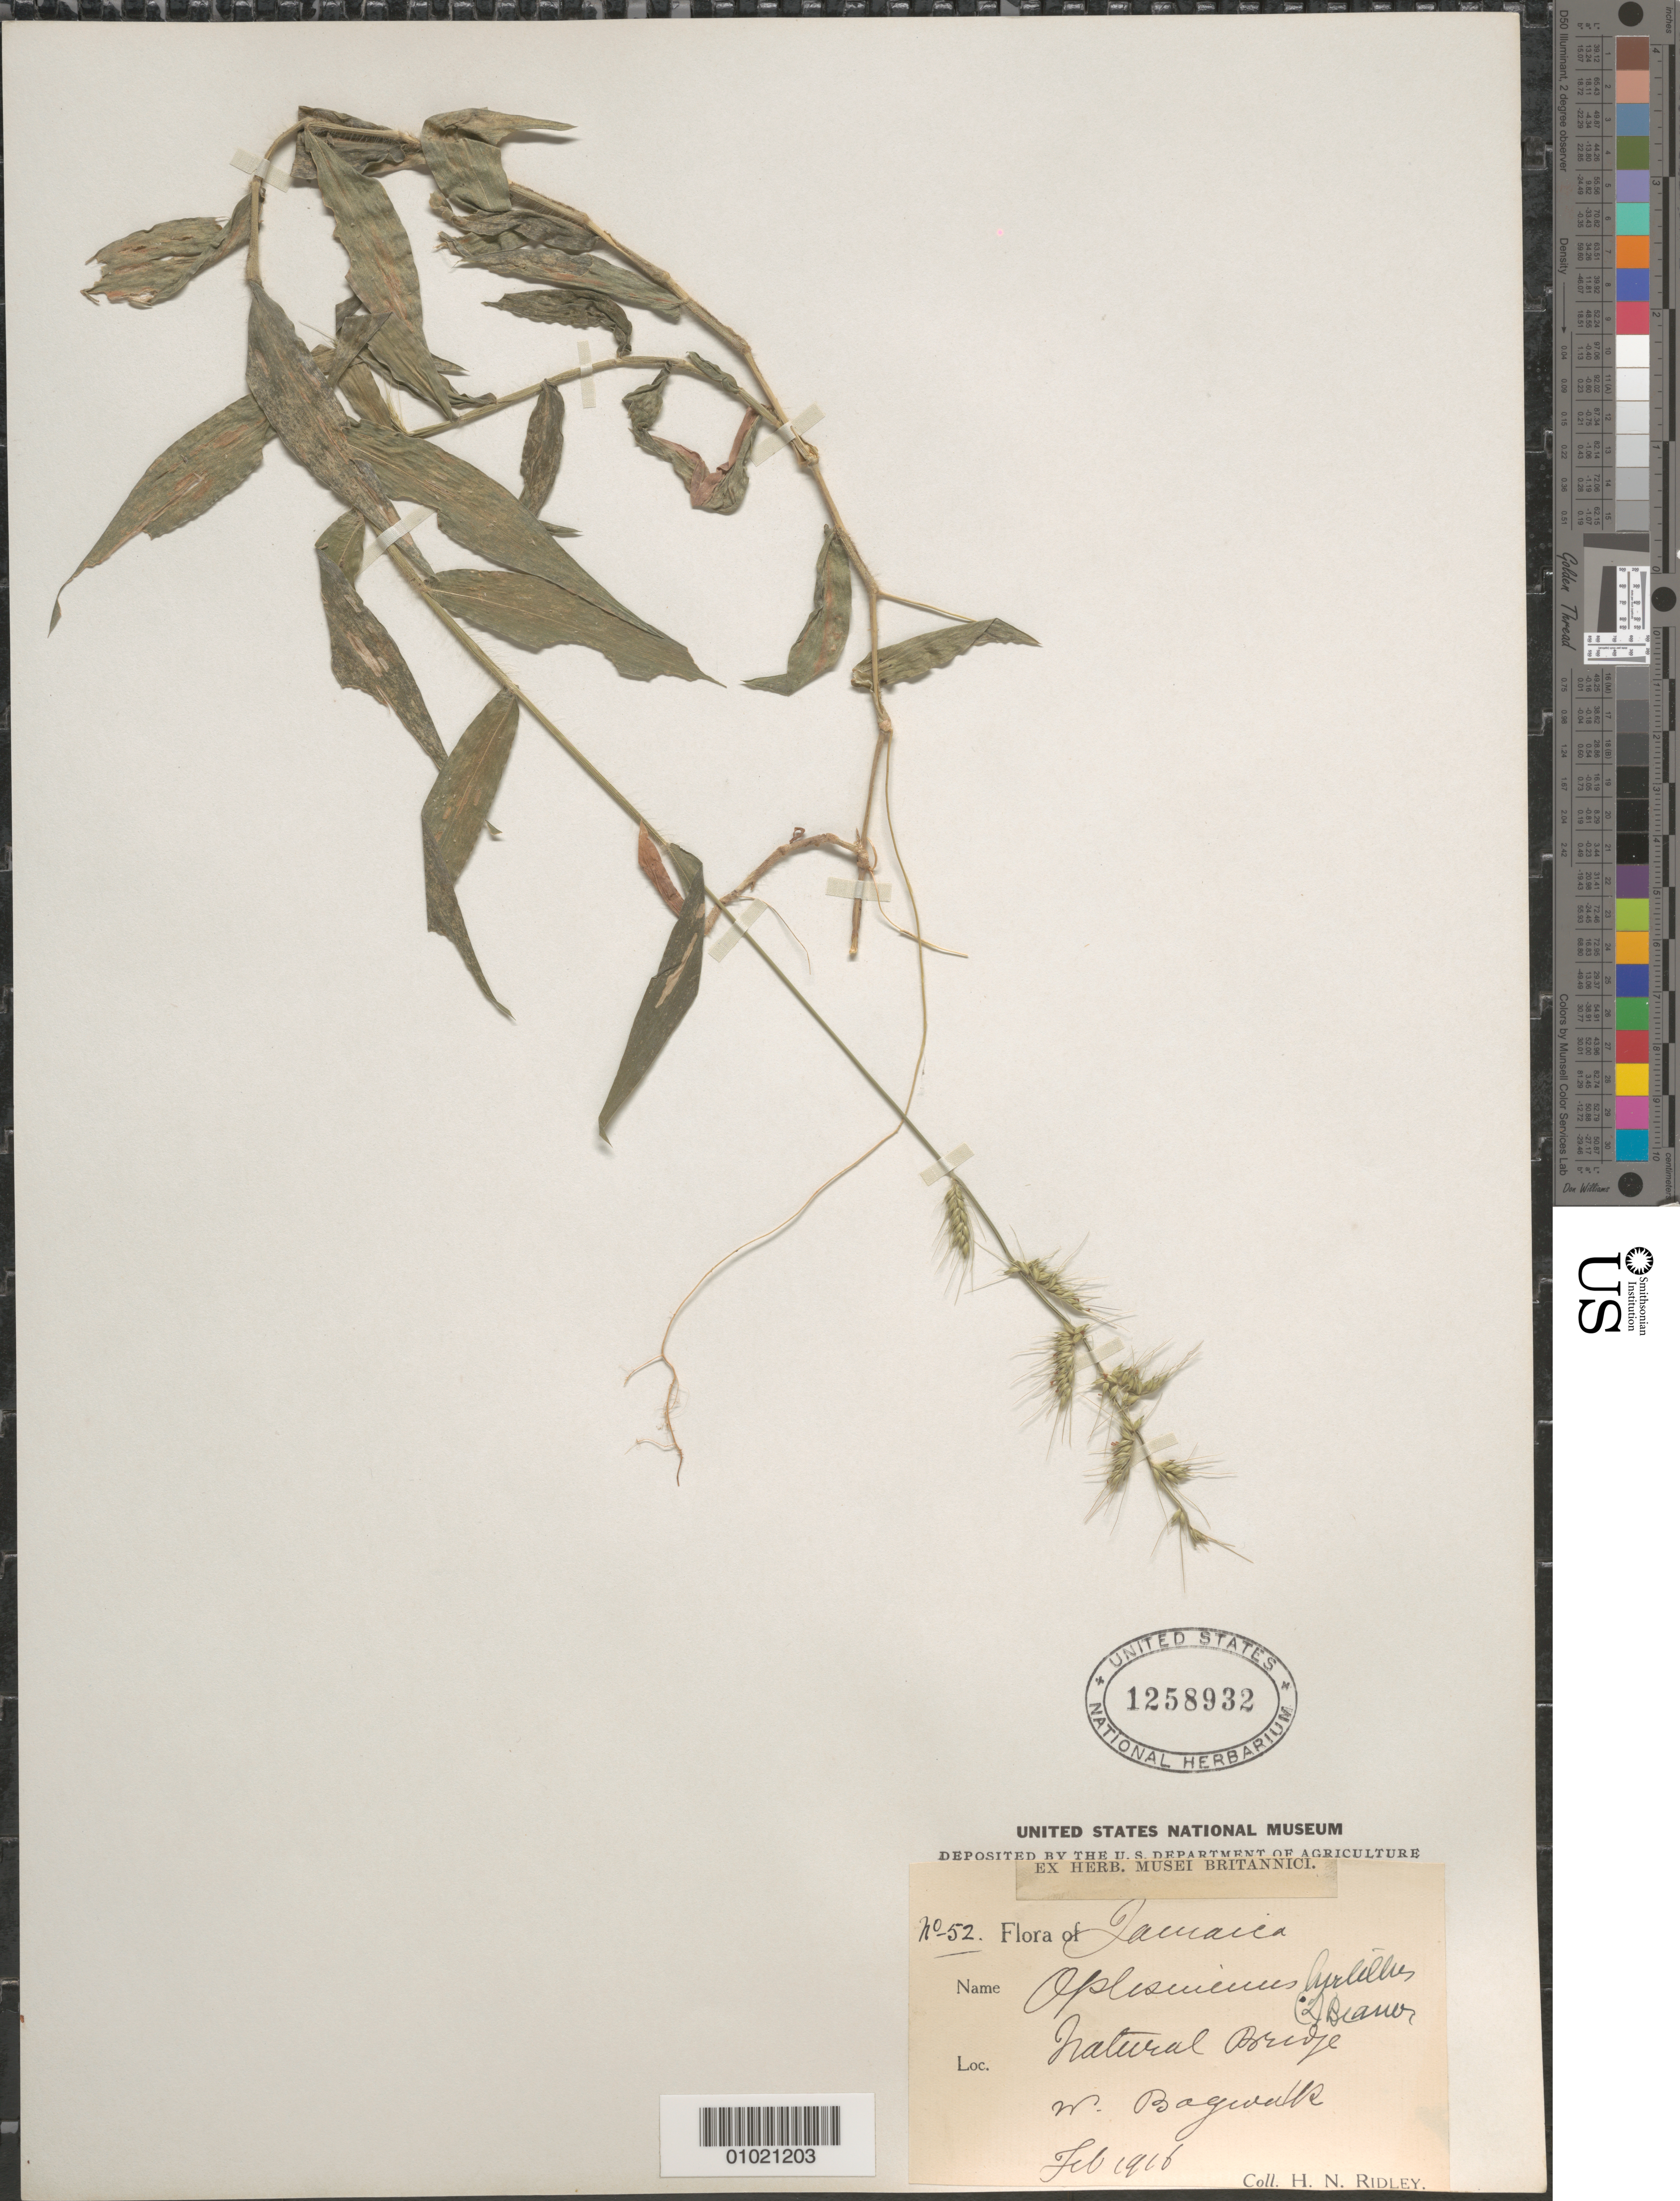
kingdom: Plantae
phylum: Tracheophyta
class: Liliopsida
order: Poales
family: Poaceae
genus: Oplismenus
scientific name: Oplismenus hirtellus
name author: (L.) P. Beauv.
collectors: H. N. Ridley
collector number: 52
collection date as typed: Feb 1916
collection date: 1916-02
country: Jamaica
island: Jamaica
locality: W. Bagwalla [sp?] Natural bridge.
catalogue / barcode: US 1258932